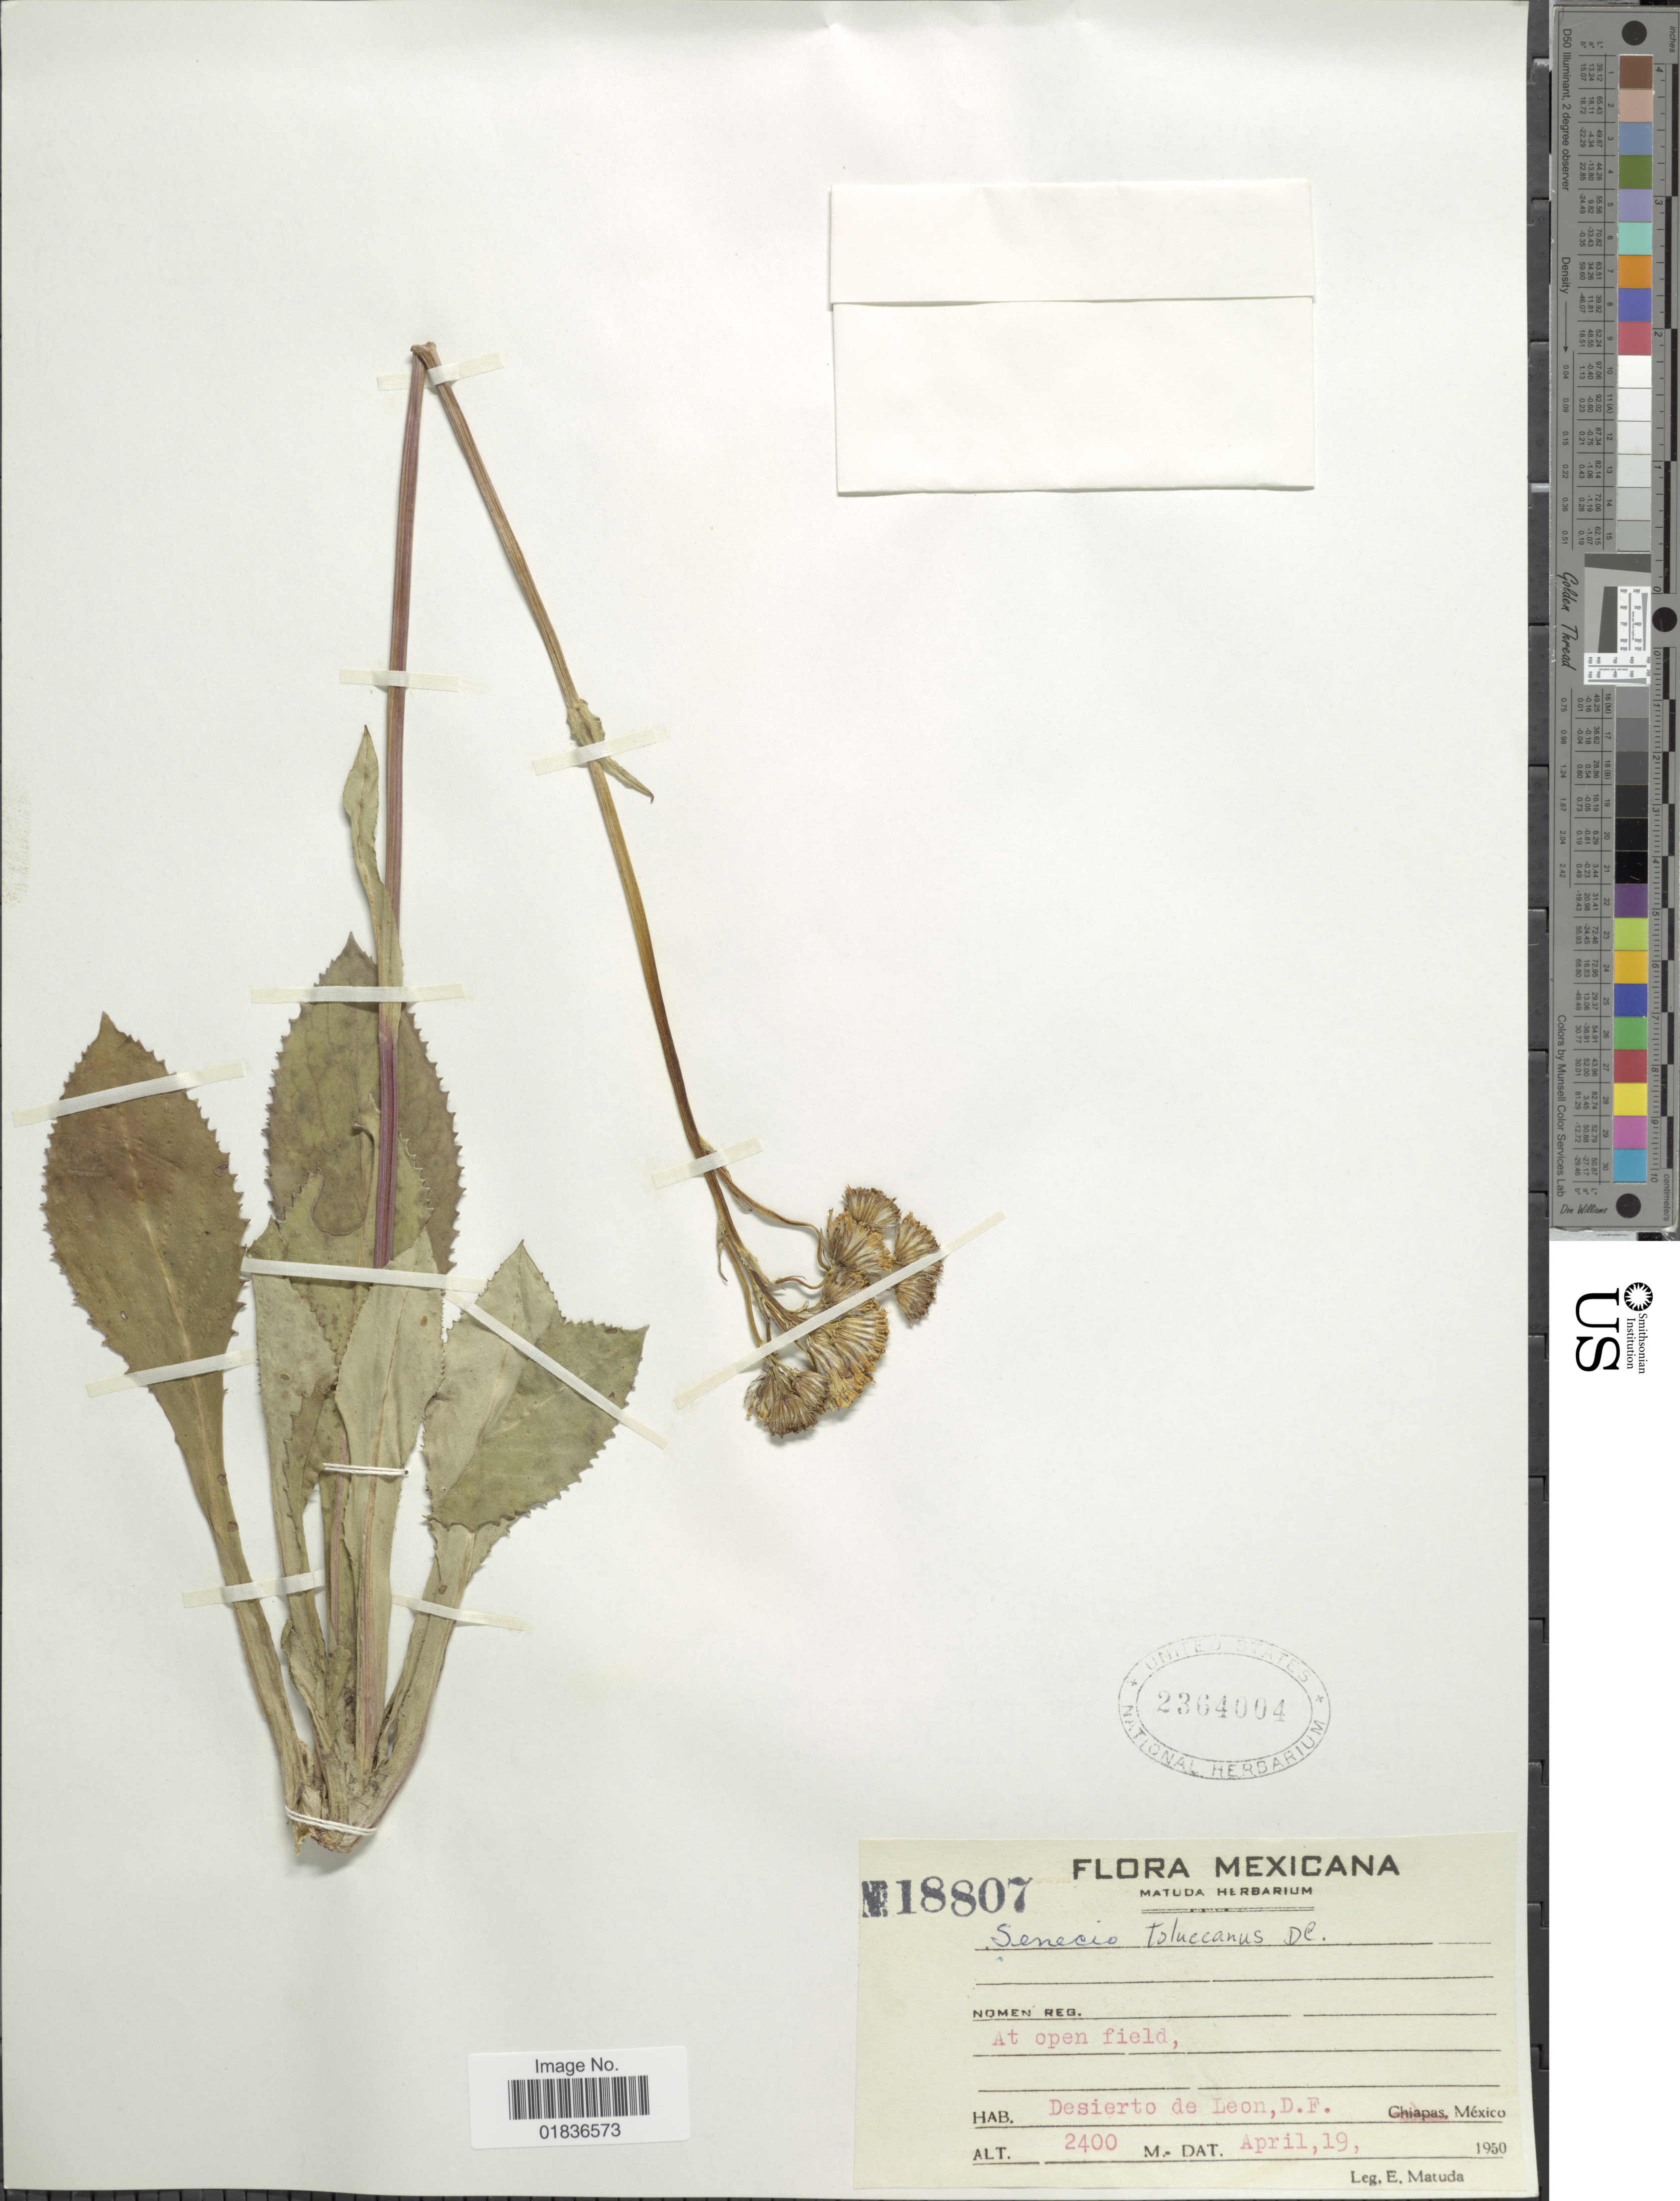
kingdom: Plantae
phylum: Tracheophyta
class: Magnoliopsida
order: Asterales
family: Asteraceae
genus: Senecio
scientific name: Senecio toluccanus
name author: DC.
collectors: E. Matuda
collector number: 18807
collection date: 1950-04-19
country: Mexico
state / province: Distrito Federal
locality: At open field, Desierto de Leon.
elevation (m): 2400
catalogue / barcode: US 2364004